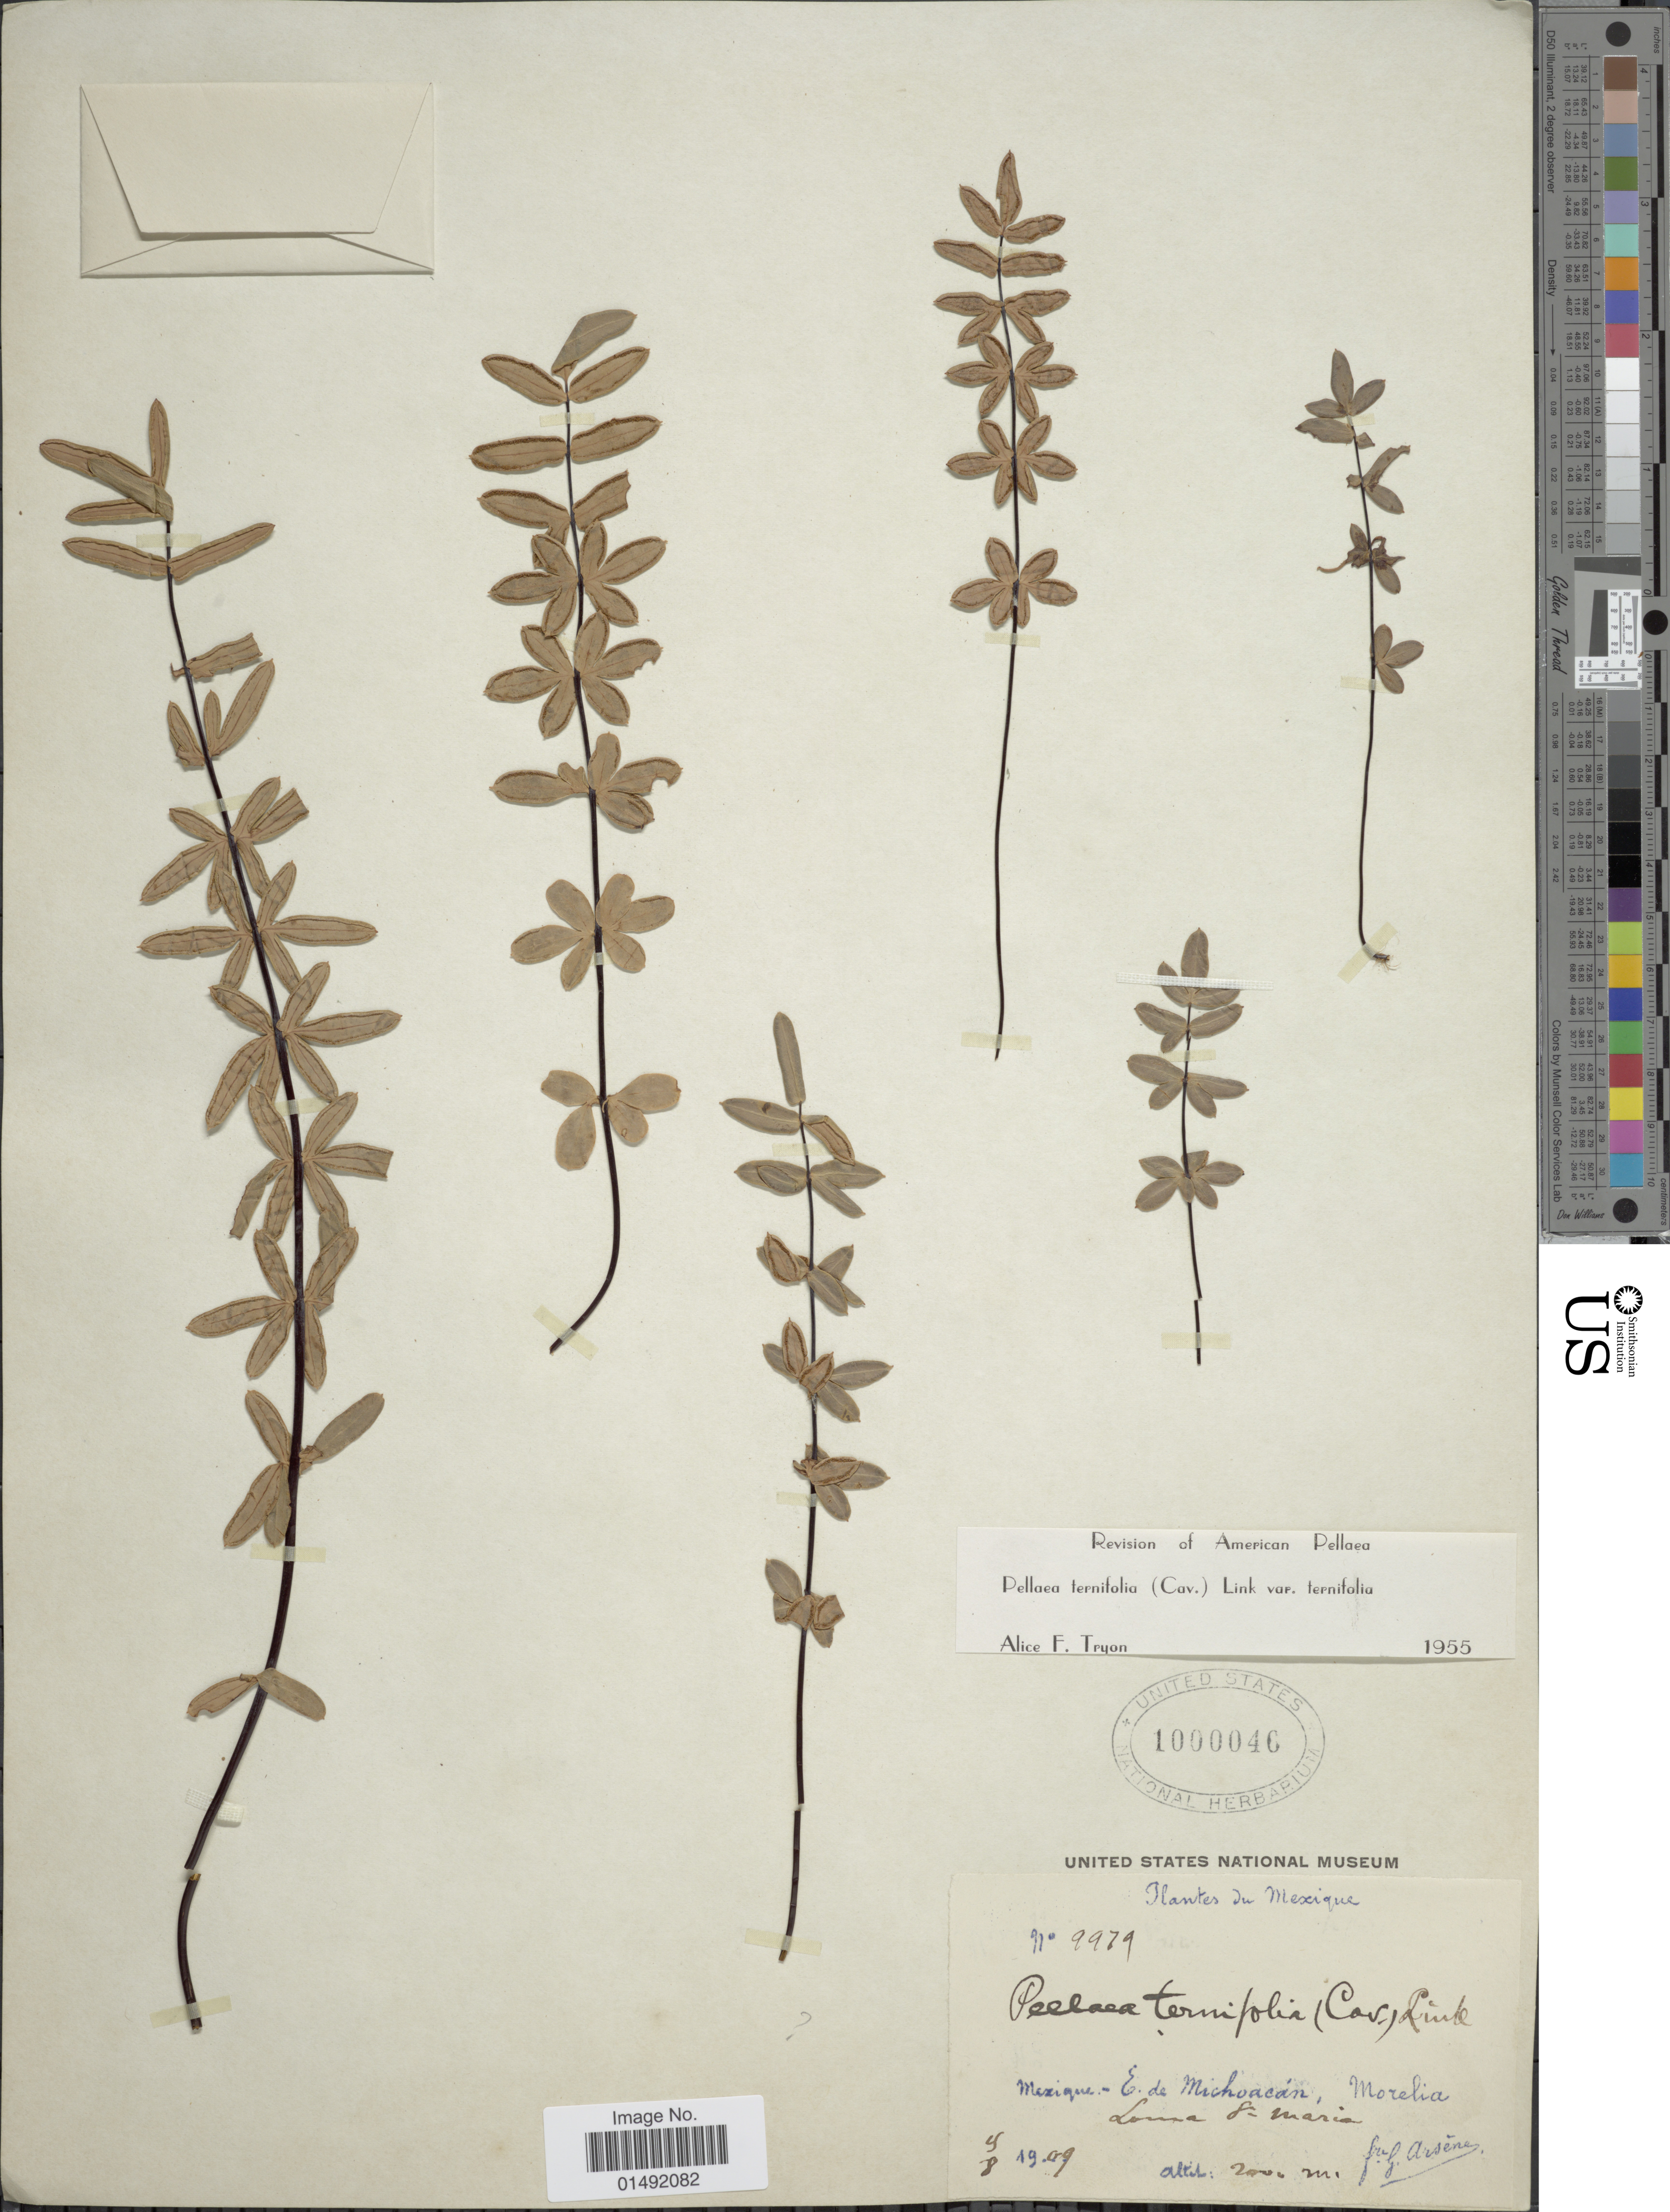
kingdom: Plantae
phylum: Tracheophyta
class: Polypodiopsida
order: Polypodiales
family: Pteridaceae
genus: Pellaea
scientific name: Pellaea ternifolia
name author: (Cav.) Link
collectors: Bro. G. Arsène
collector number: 9979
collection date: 1909-08-09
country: Mexico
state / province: Michoacán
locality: E de Michoacán, Morelia, Loma S. Maria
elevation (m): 2000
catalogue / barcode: US 1000046